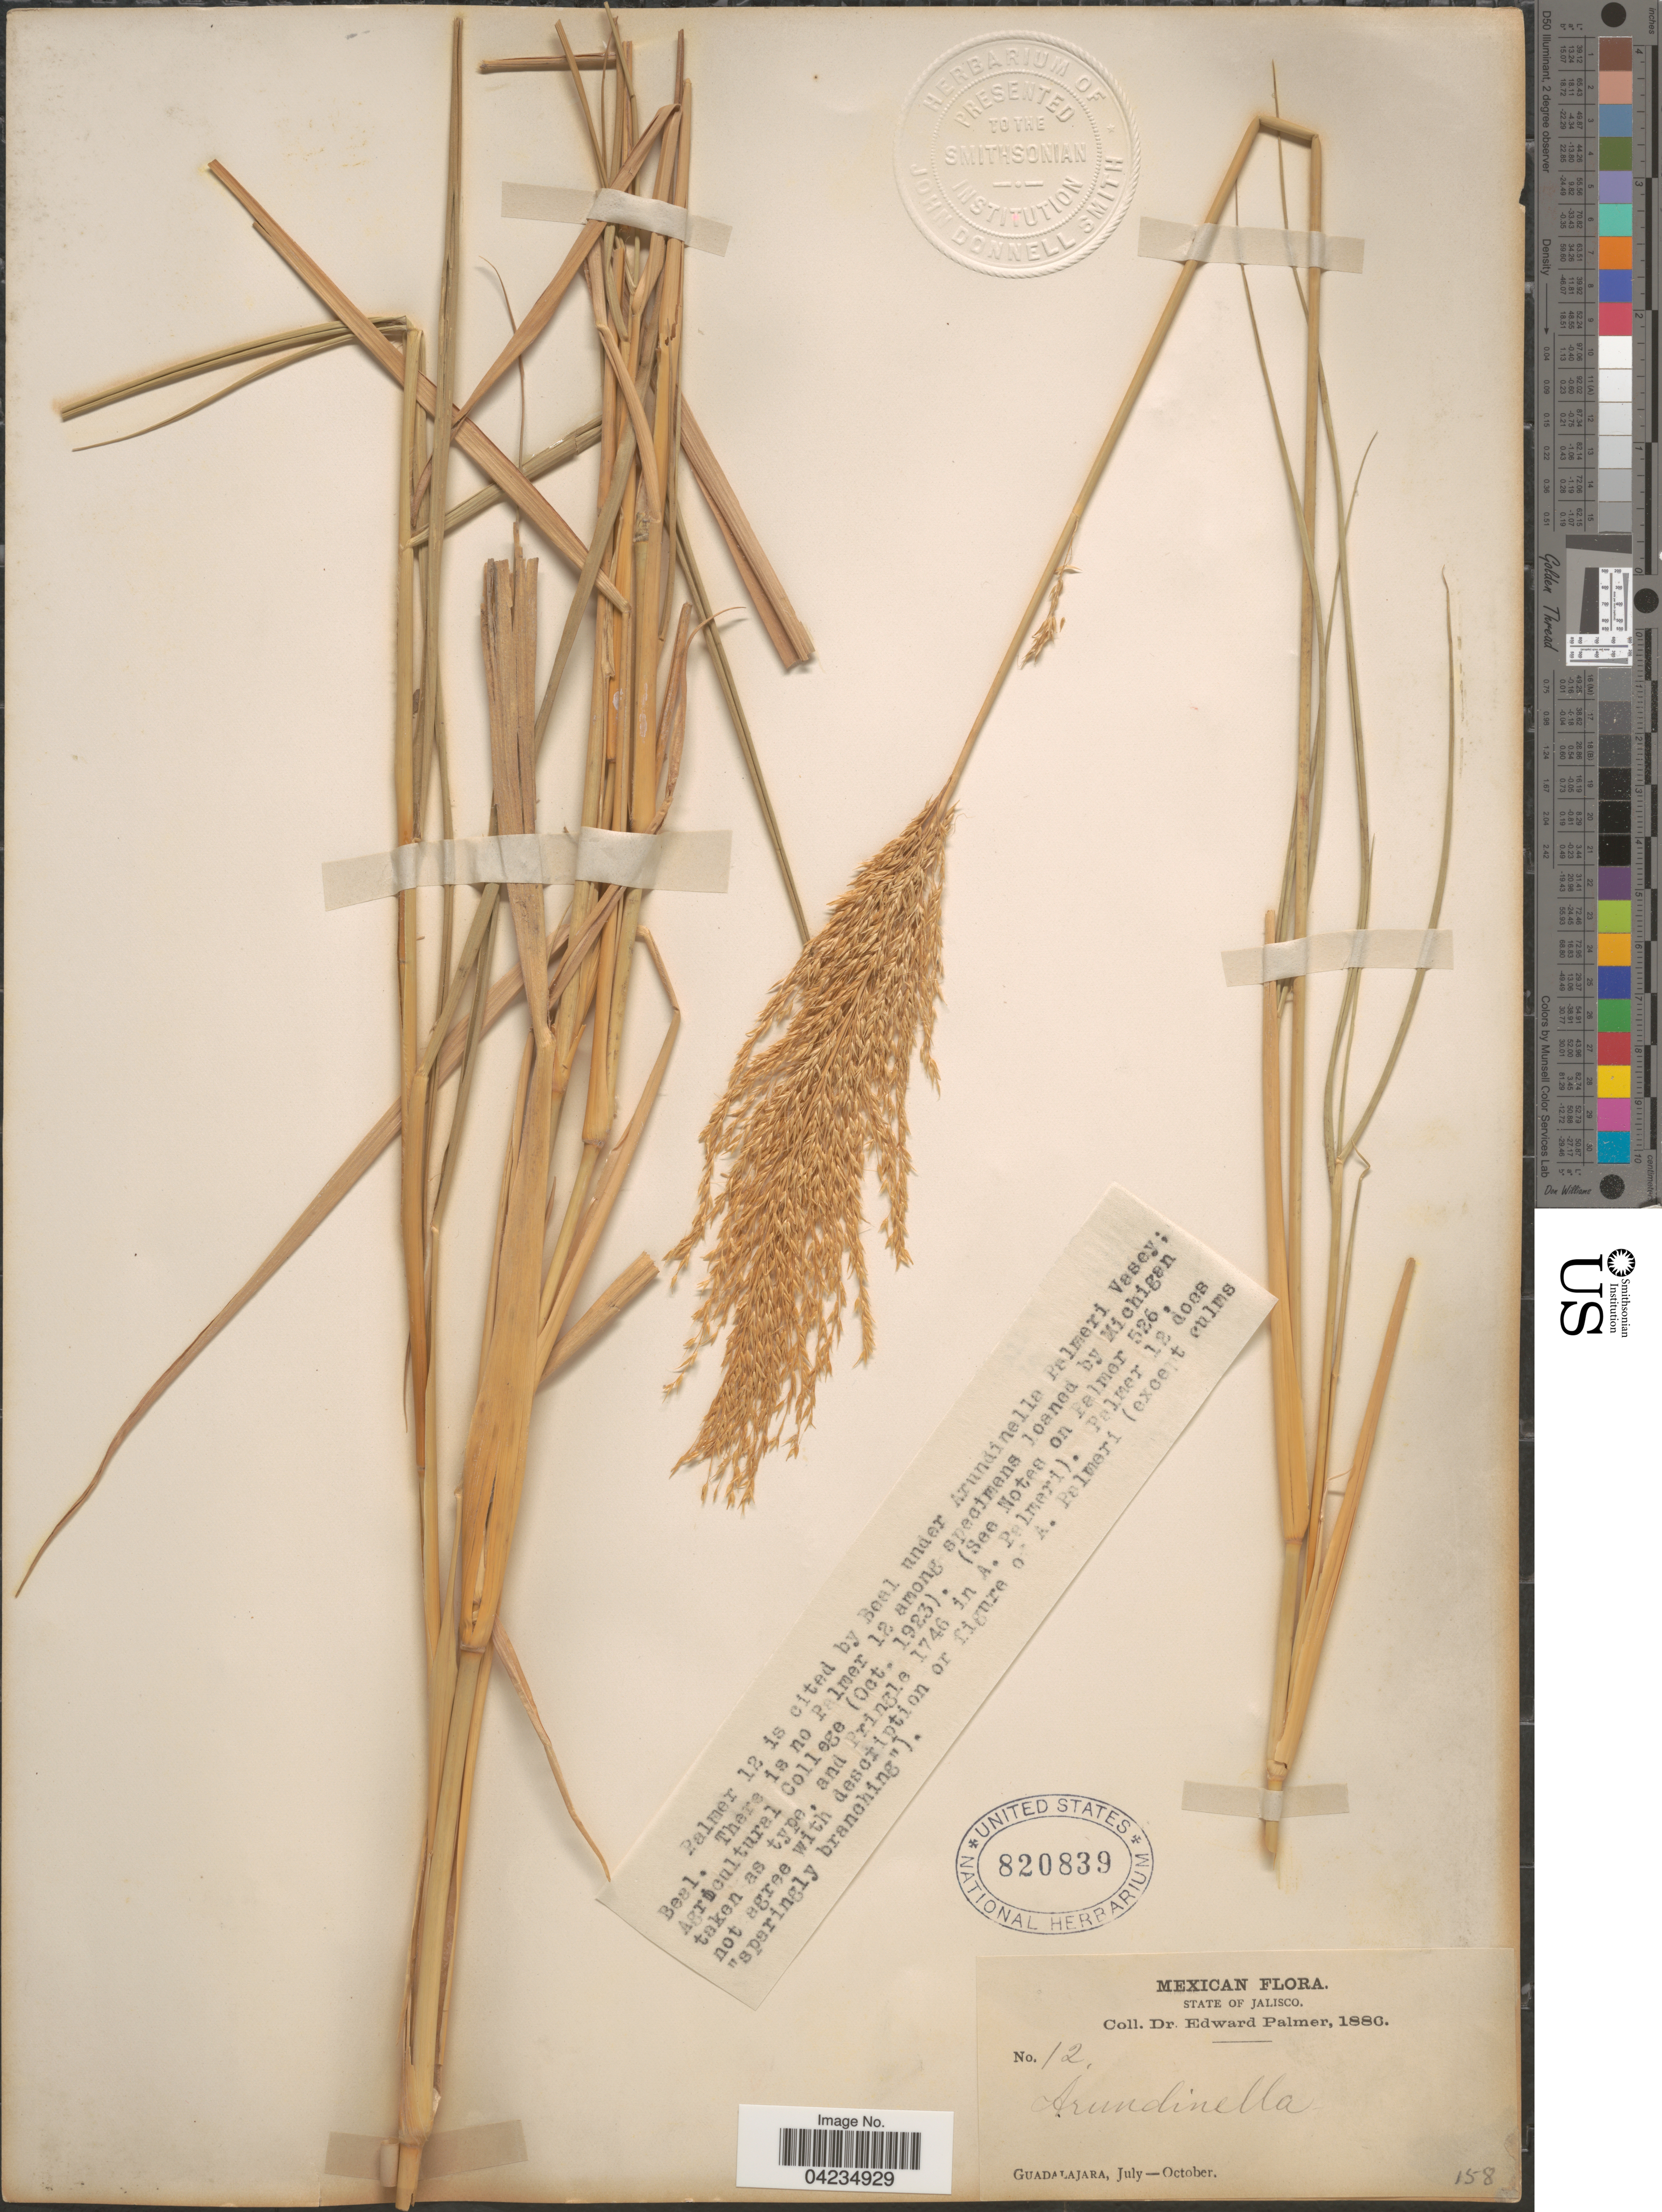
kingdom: Plantae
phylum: Tracheophyta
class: Liliopsida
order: Poales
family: Poaceae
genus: Arundinella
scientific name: Arundinella berteroniana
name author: (Schult.) Hitchc. & Chase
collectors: E. Palmer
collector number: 12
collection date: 1886-07/1886-10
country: Mexico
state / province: Jalisco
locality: Guadalajara.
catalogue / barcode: US 820839